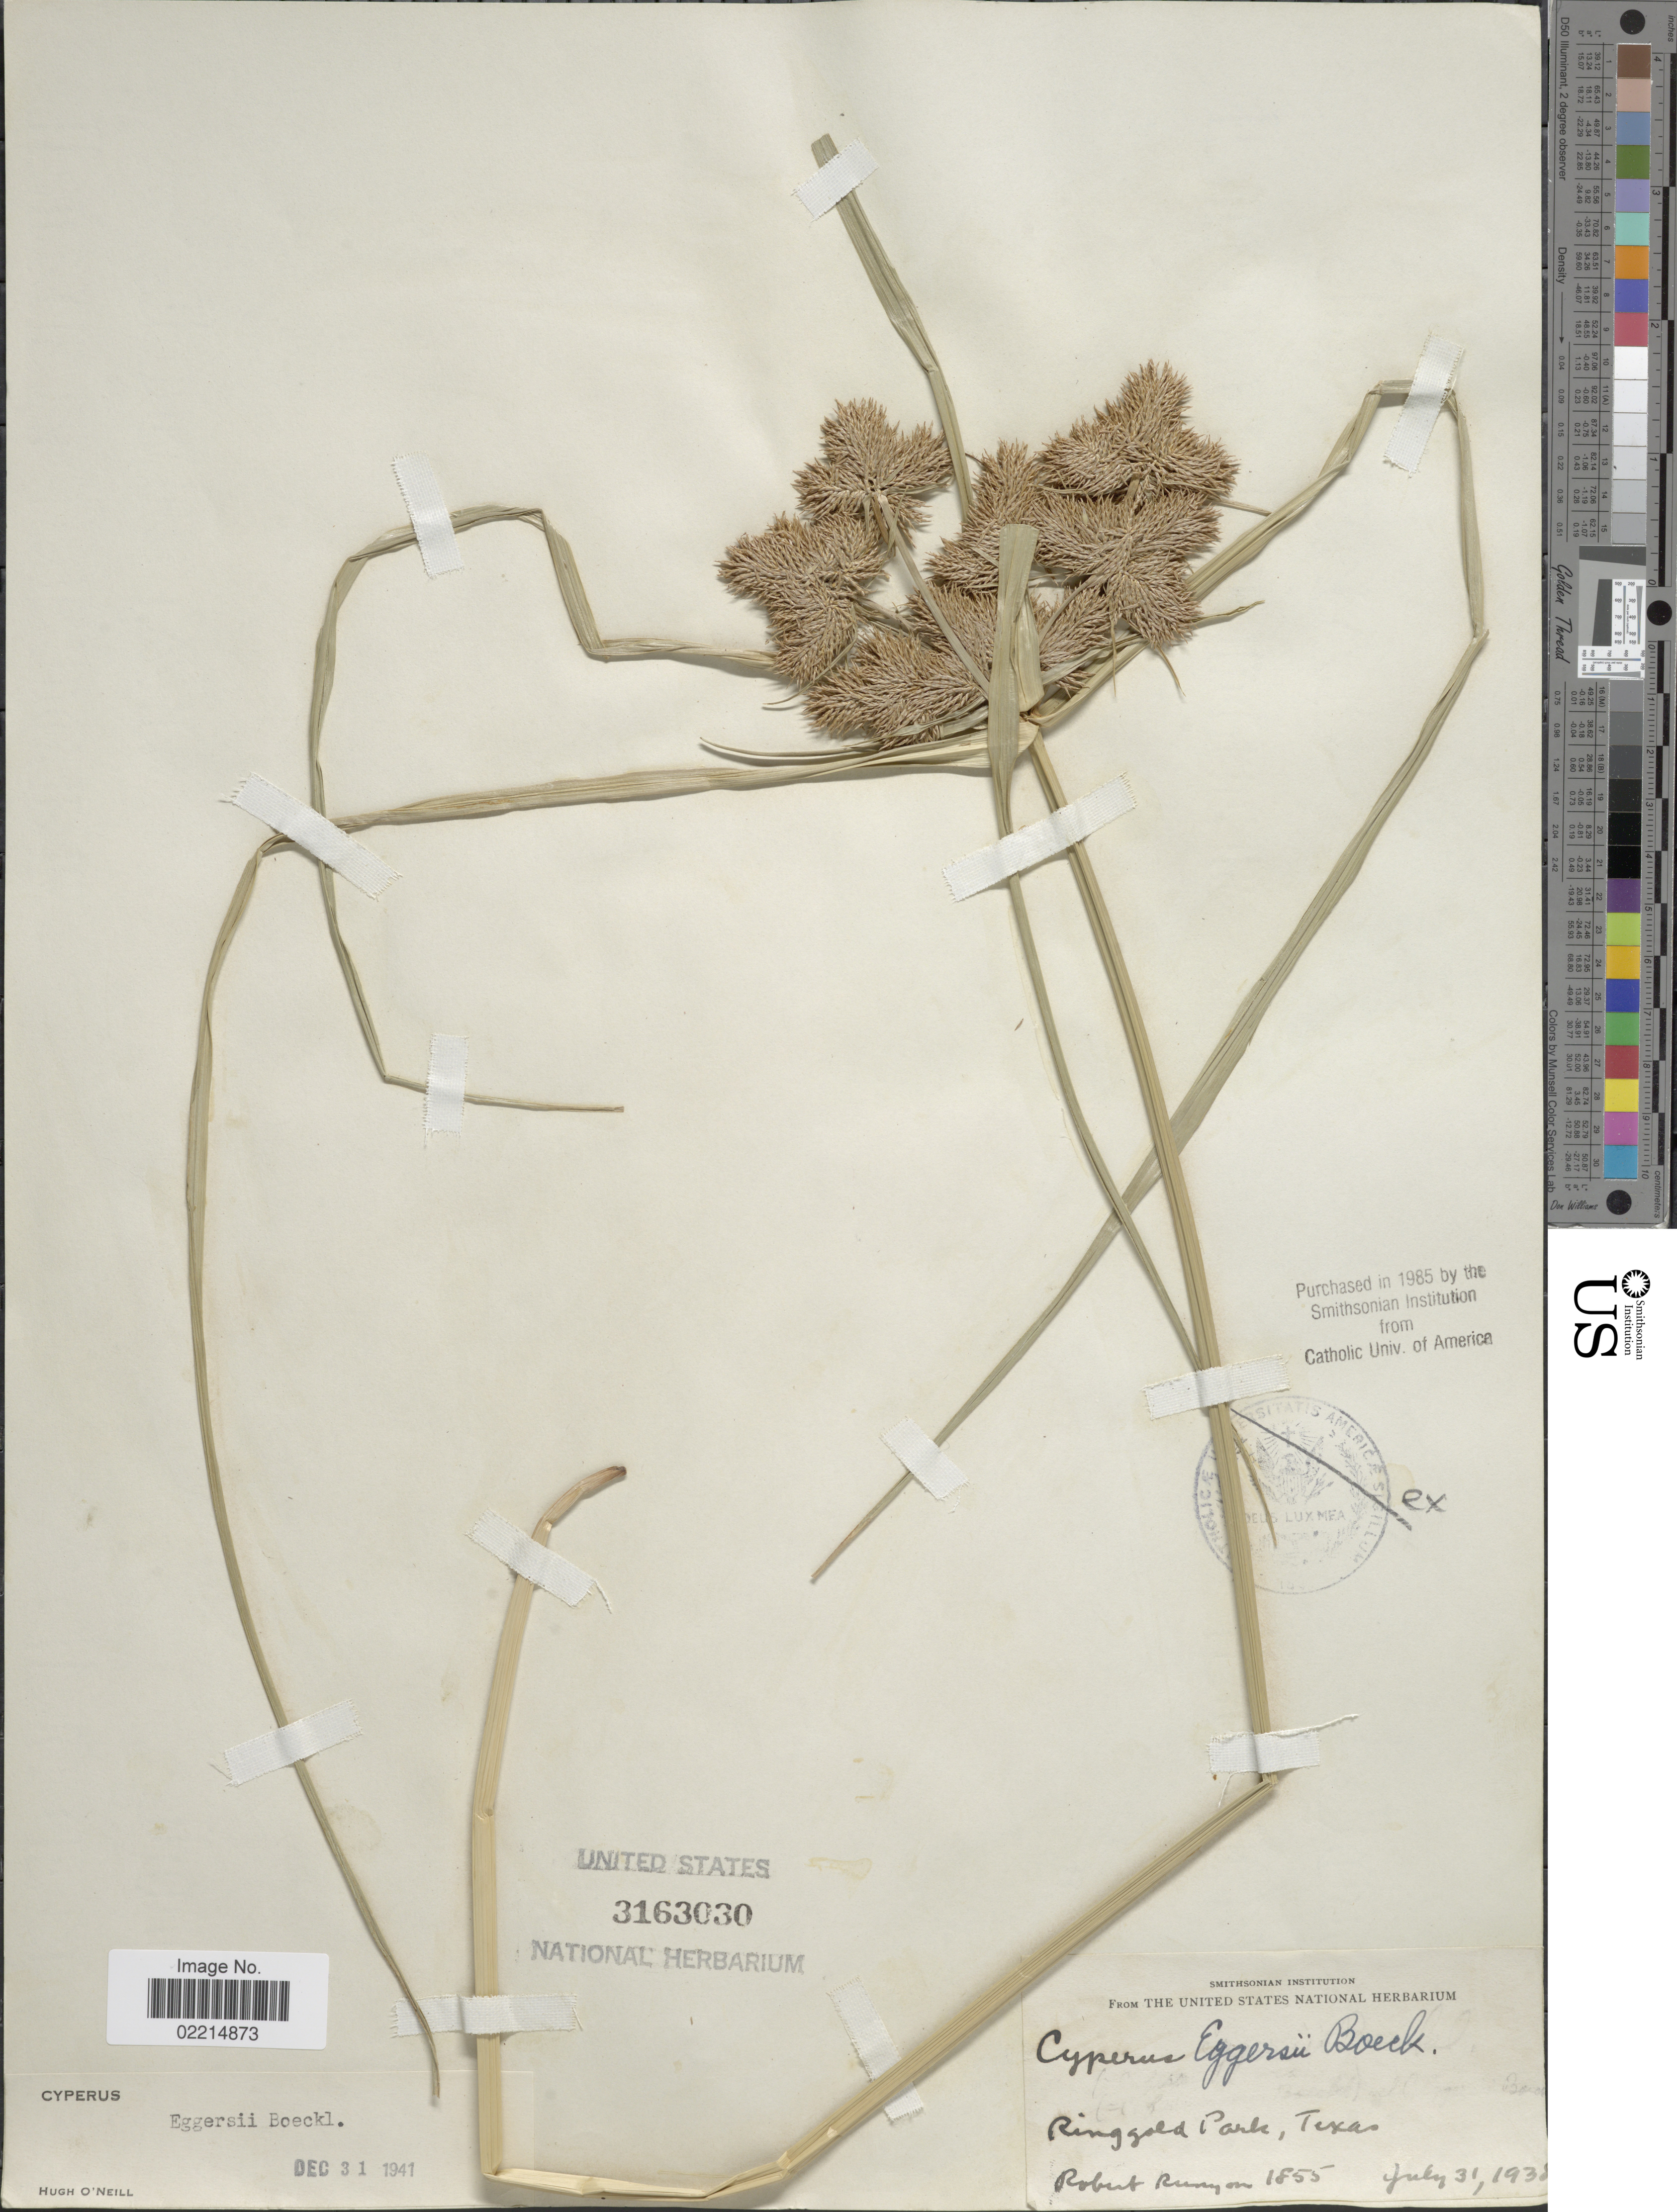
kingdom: Plantae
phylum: Tracheophyta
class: Liliopsida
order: Poales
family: Cyperaceae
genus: Cyperus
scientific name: Cyperus eggersii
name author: Boeckeler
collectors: R. Runyon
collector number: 1855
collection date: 1938-07-31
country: United States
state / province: Texas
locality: Ringgold Park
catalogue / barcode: US 3163030